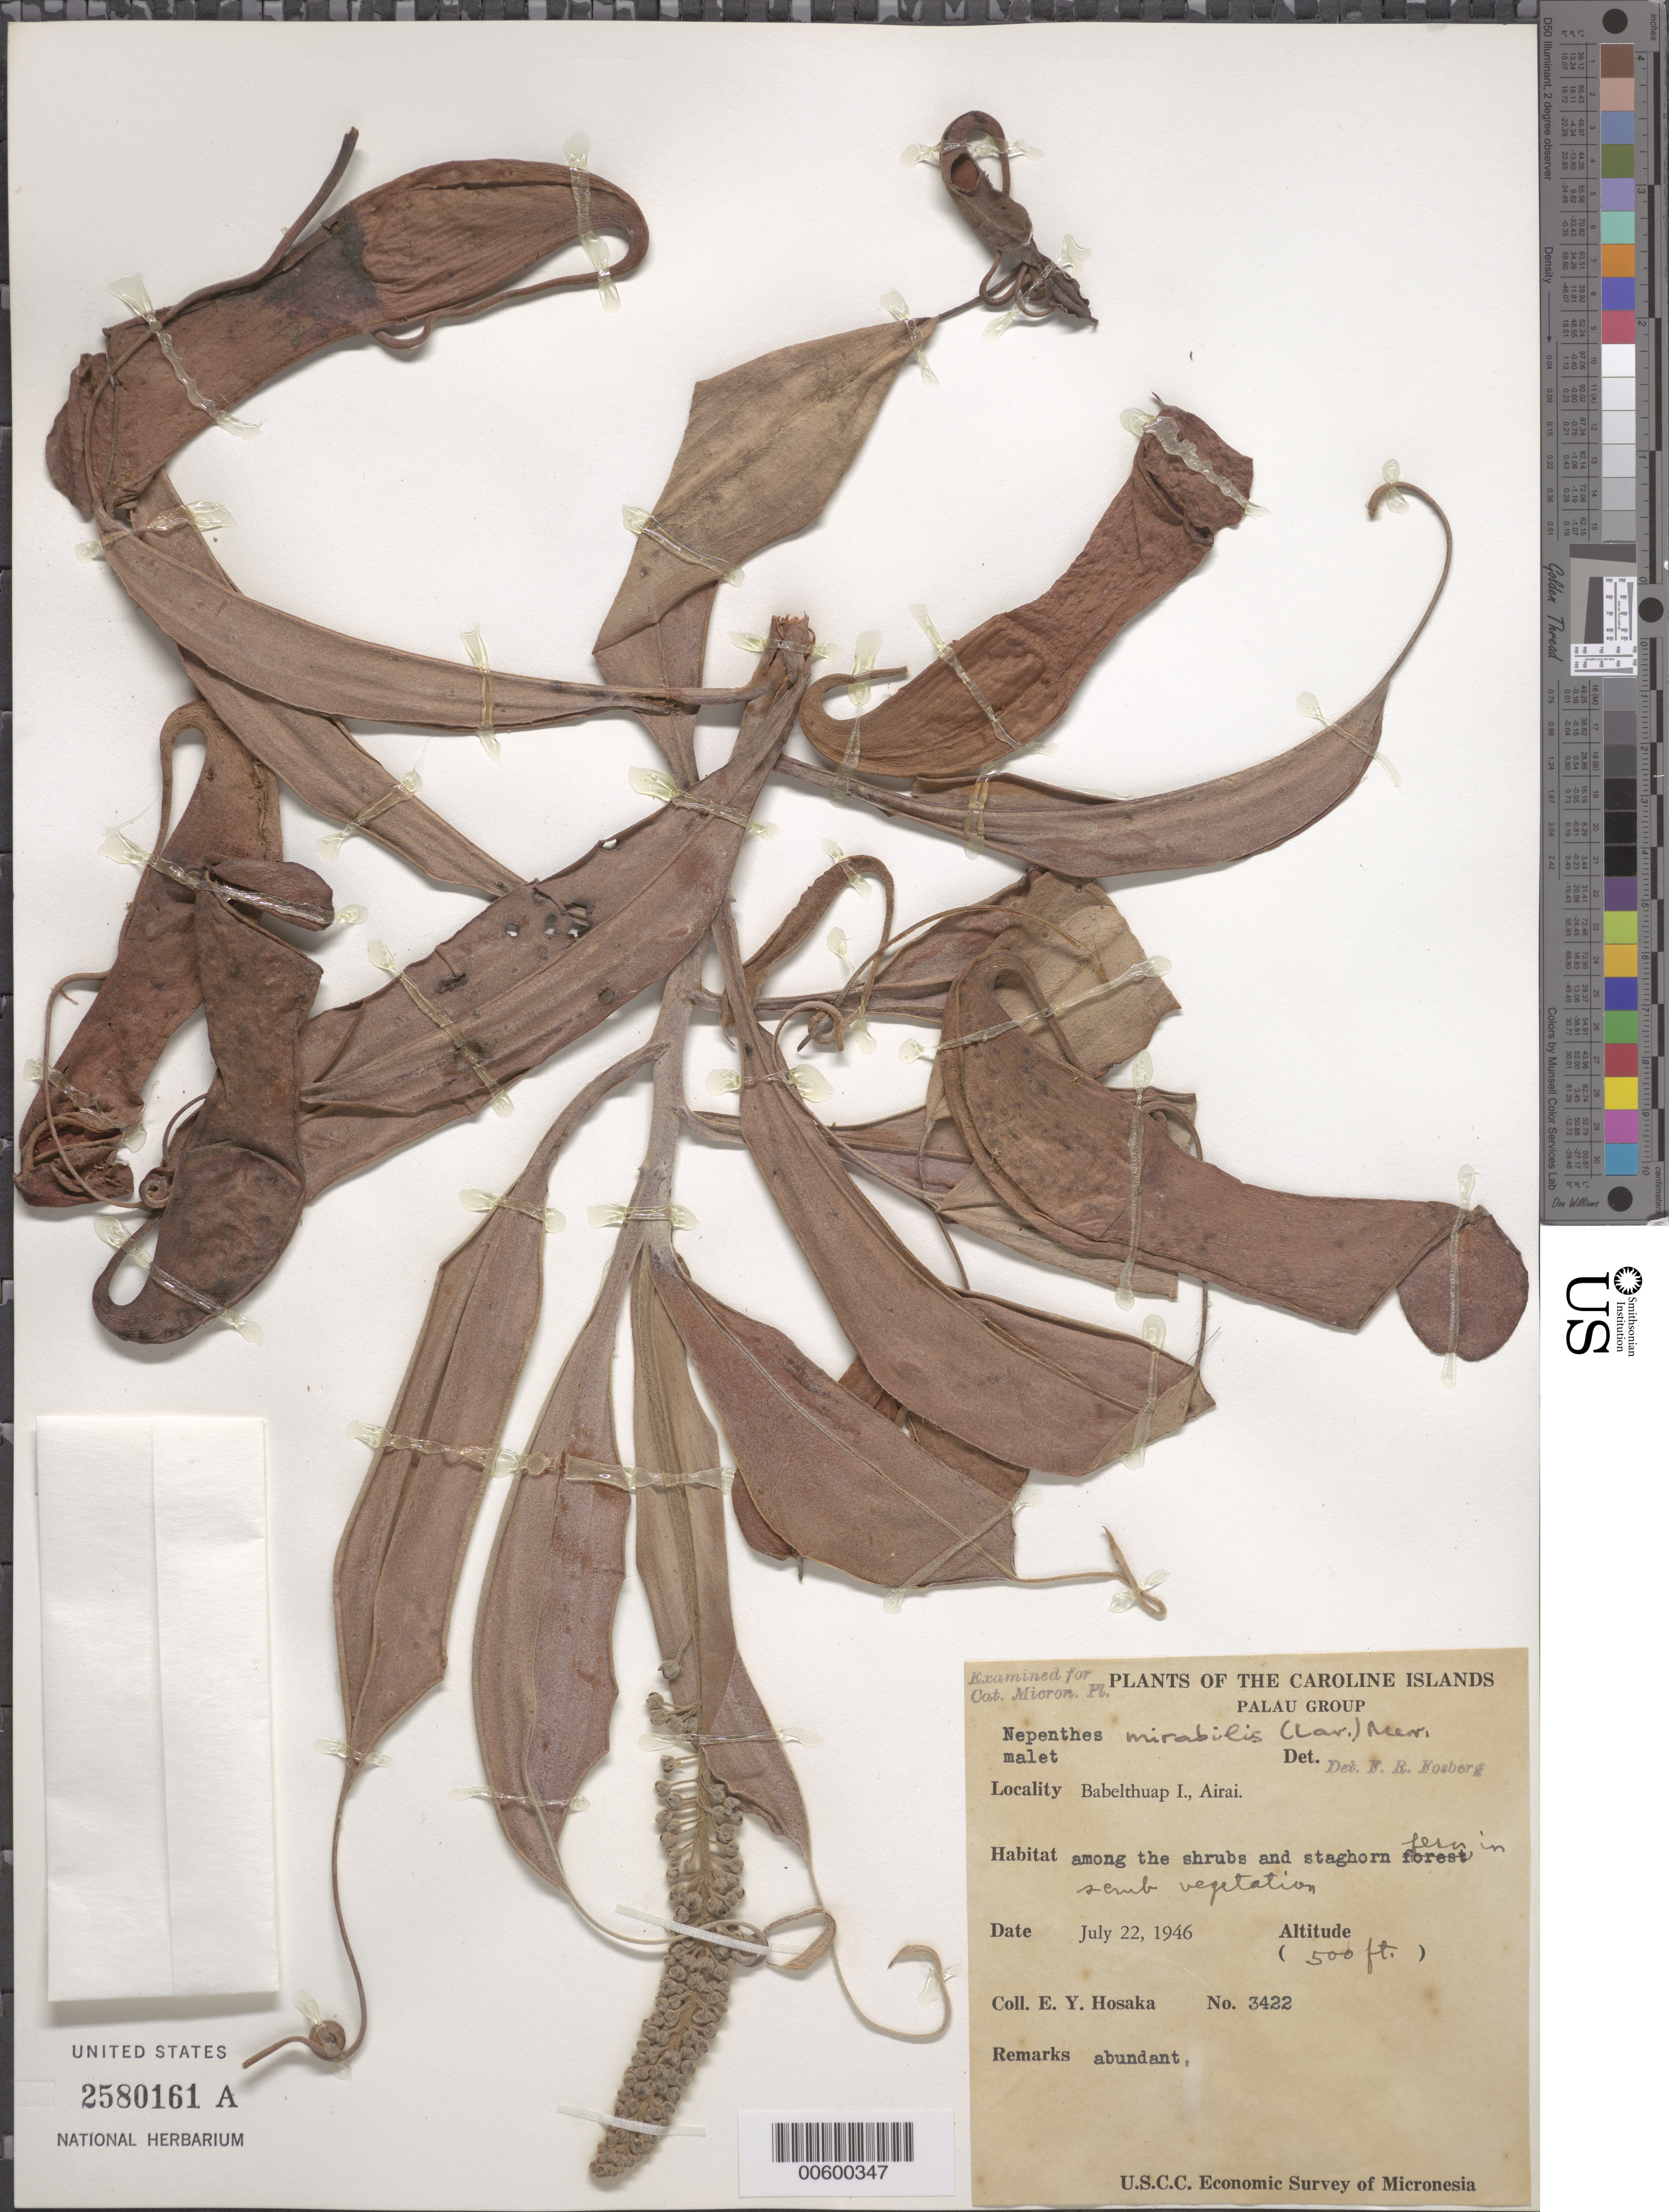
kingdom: Plantae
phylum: Tracheophyta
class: Magnoliopsida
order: Caryophyllales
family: Nepenthaceae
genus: Nepenthes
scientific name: Nepenthes mirabilis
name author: (Lour.) Druce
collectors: E. Y. Hosaka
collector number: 3422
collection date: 1946-07-22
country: Palau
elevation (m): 152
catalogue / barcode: US 2580161A